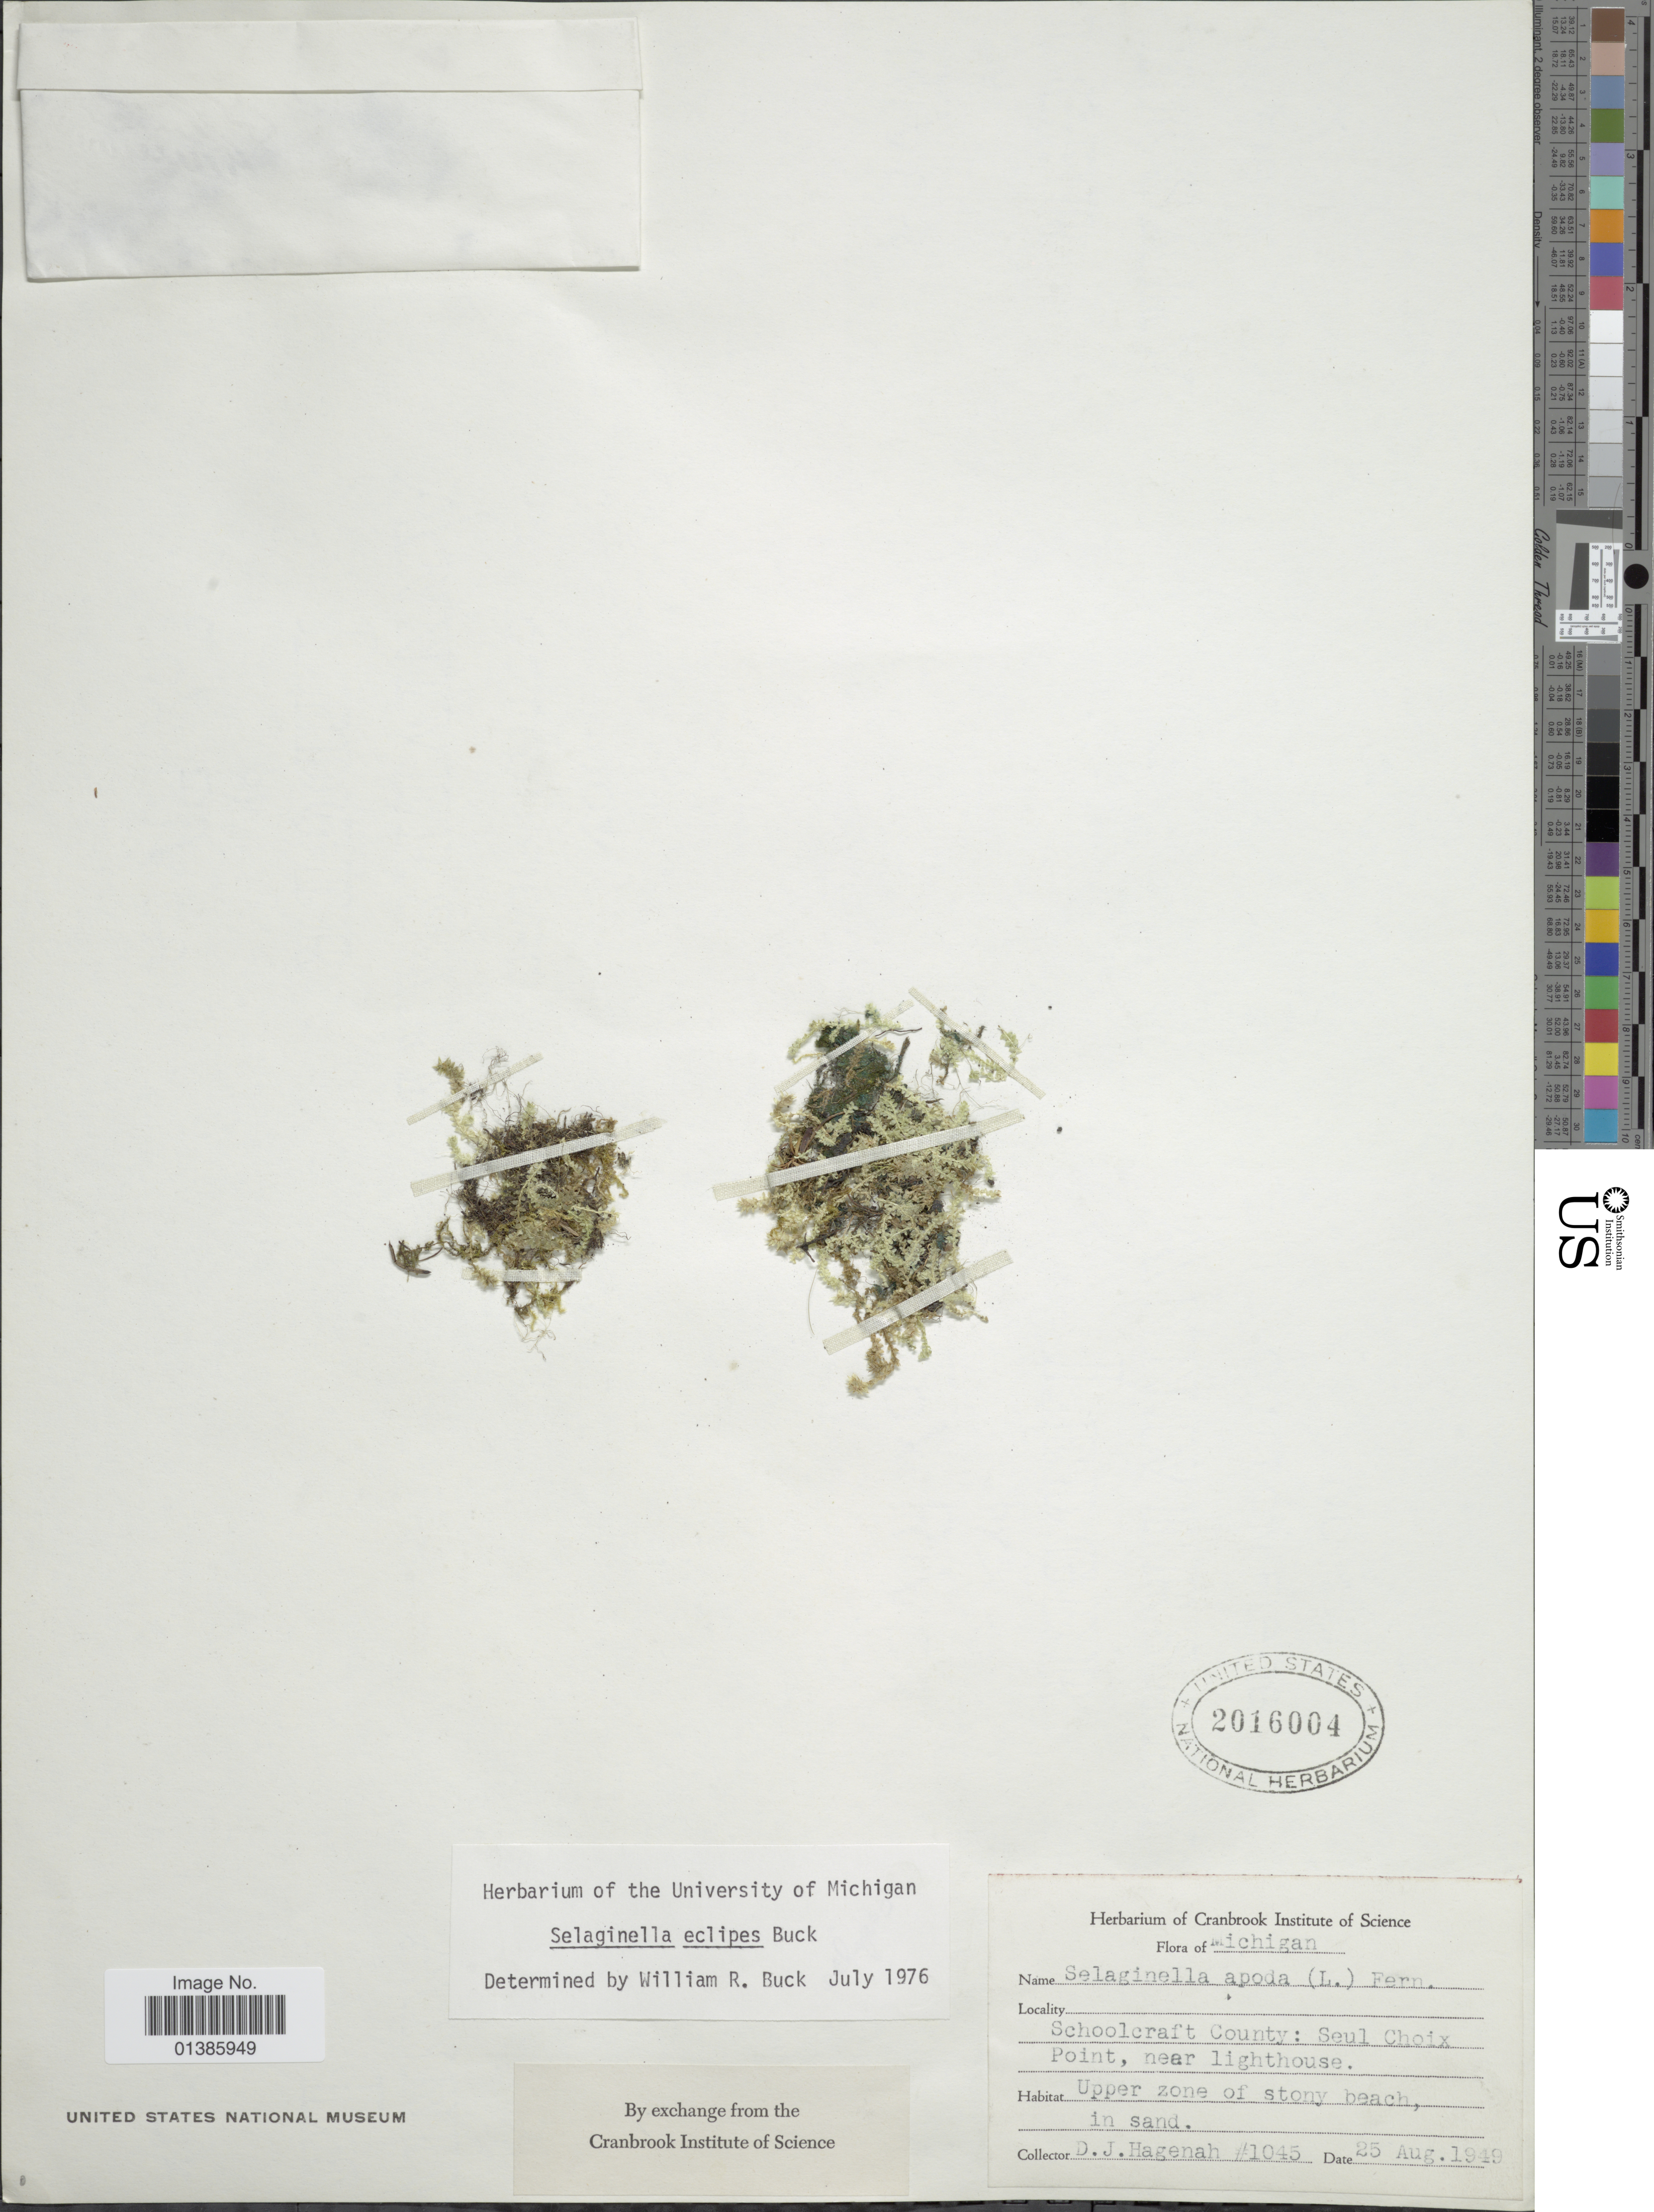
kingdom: Plantae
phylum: Tracheophyta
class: Lycopodiopsida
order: Selaginellales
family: Selaginellaceae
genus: Selaginella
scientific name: Selaginella eclipes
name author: W.R. Buck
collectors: D. Hagenah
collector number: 1045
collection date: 1949-08-25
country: United States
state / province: Michigan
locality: Schoolcraft County: Seul Choix Pont, near lighthouse.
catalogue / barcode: US 2016004